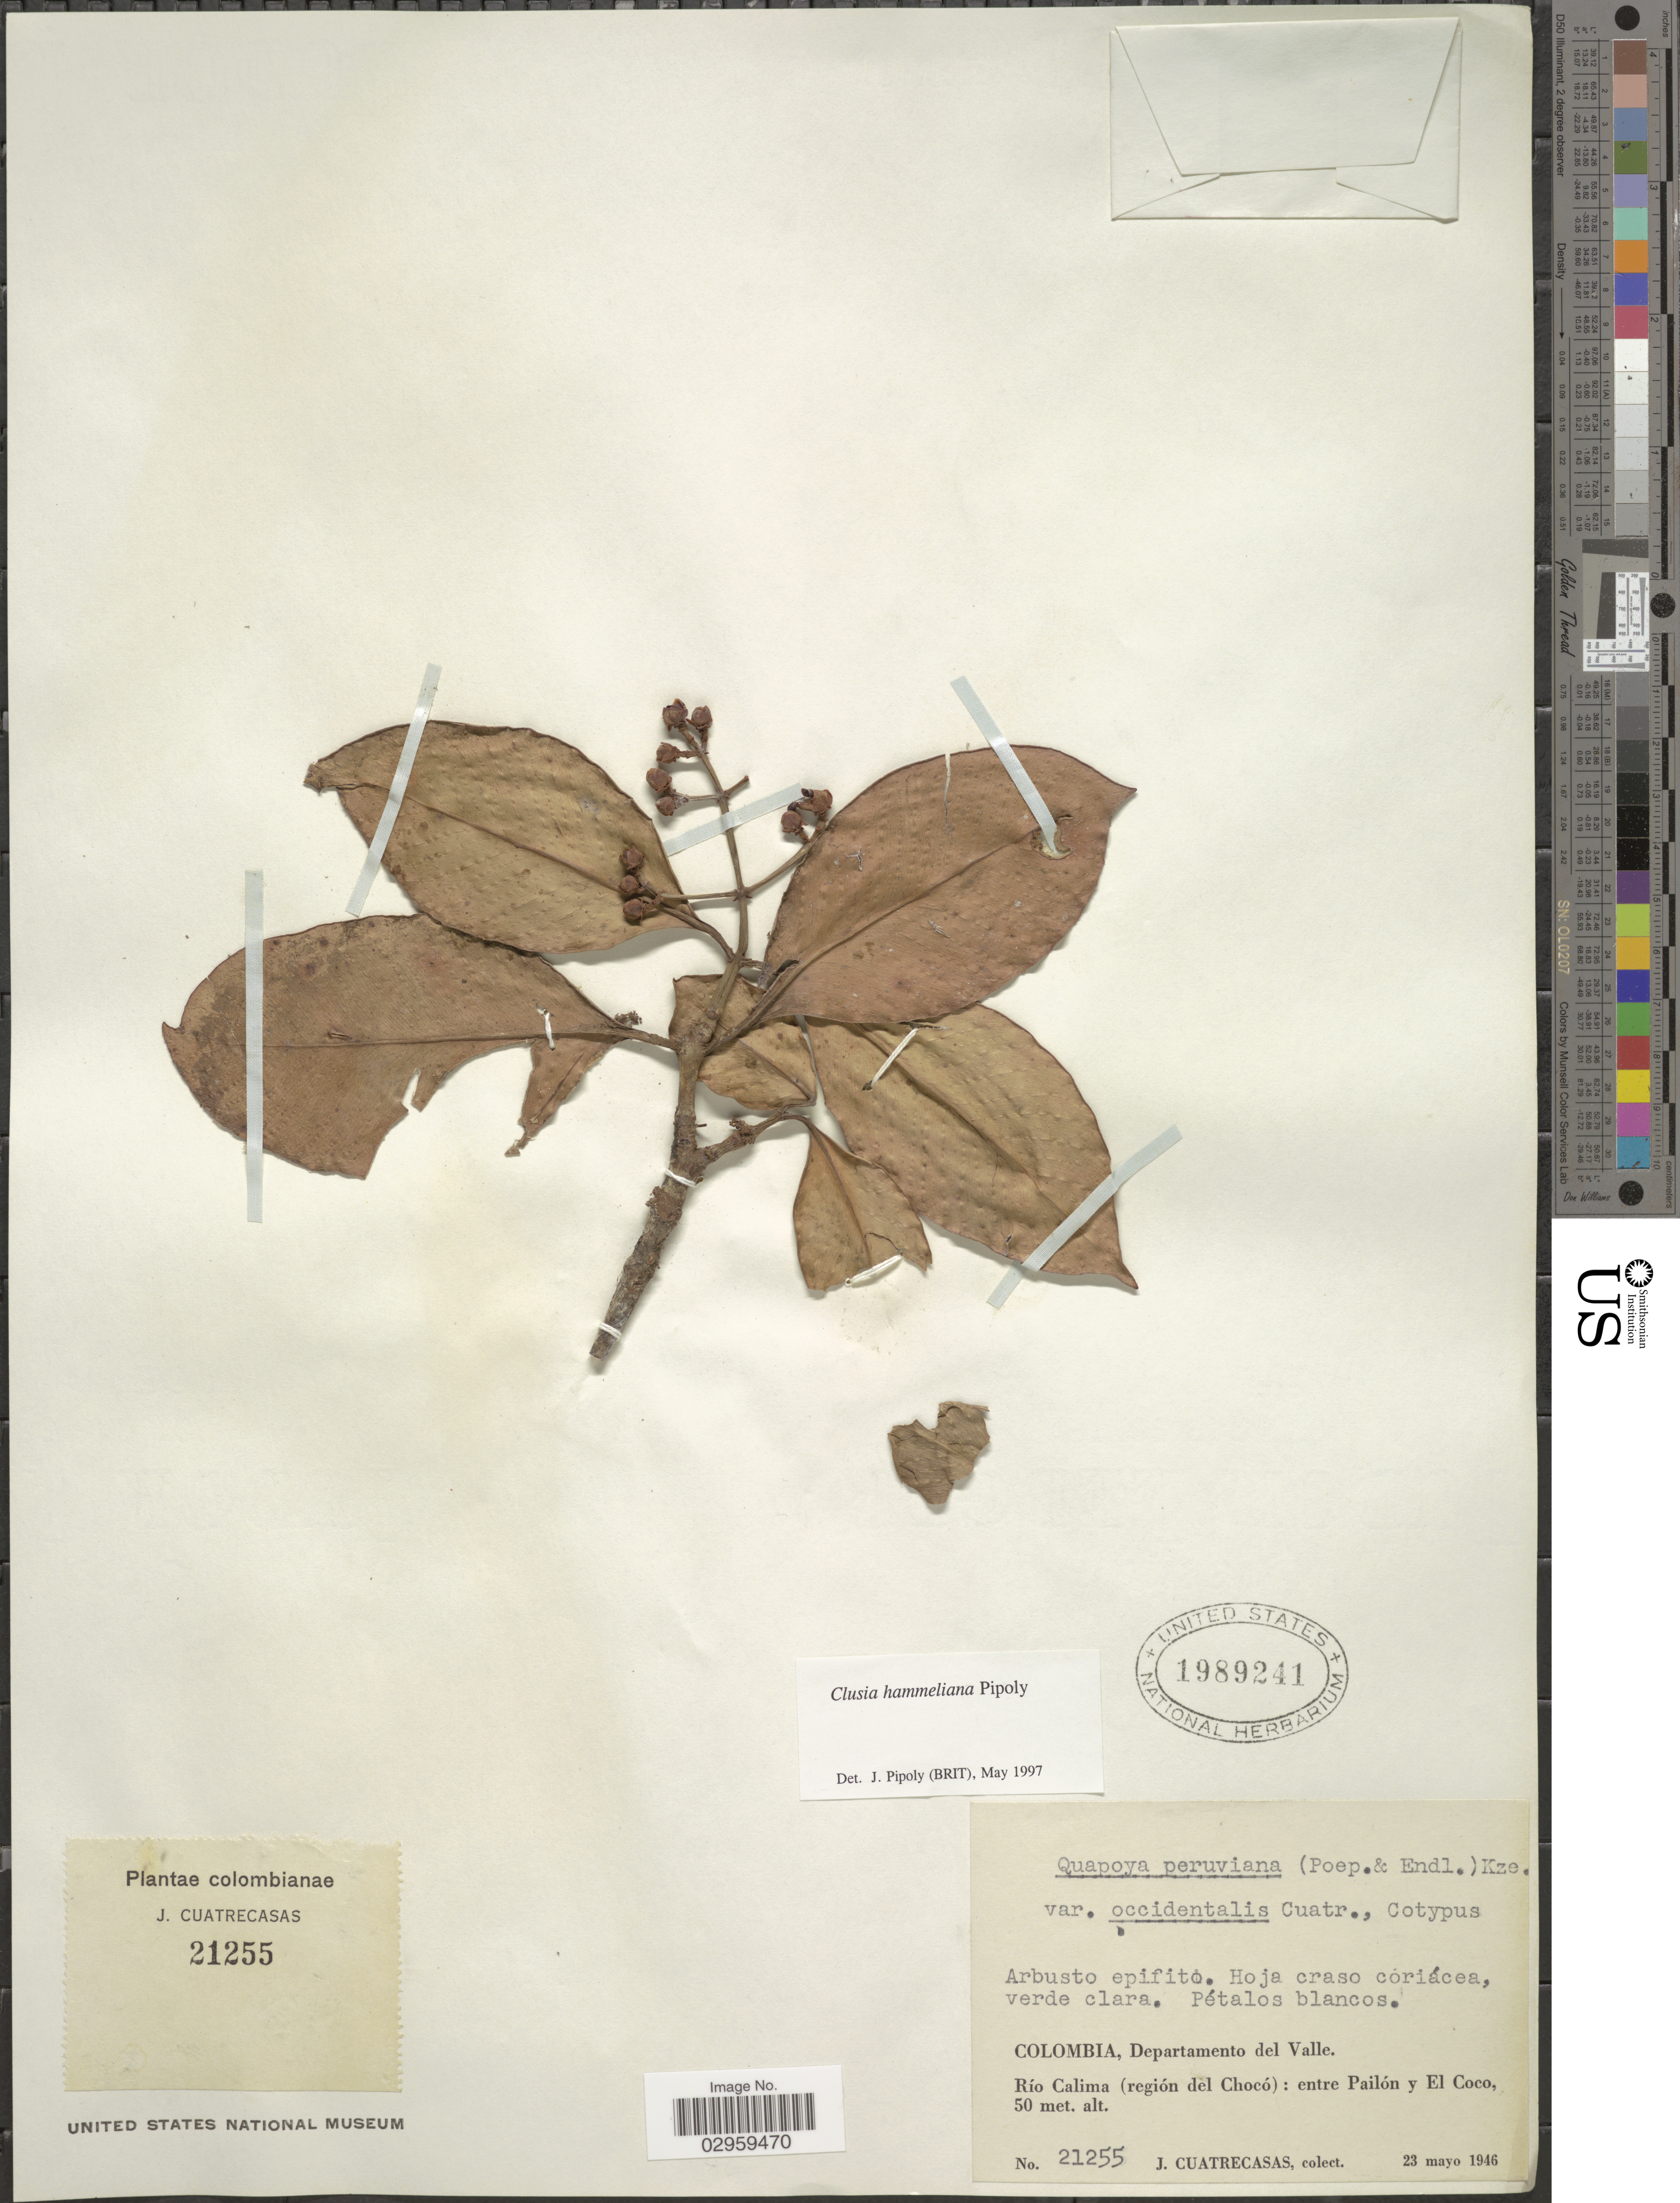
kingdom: Plantae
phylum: Tracheophyta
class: Magnoliopsida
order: Malpighiales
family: Clusiaceae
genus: Clusia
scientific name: Clusia hammeliana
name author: Pipoly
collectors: J. Cuatrecasas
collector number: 21255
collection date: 1946-05-23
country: Colombia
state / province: Valle del Cauca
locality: Departamento del Valle. Río Calima (región del Chocó): entre Pailón y El Coco.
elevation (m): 50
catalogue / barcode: US 1989241